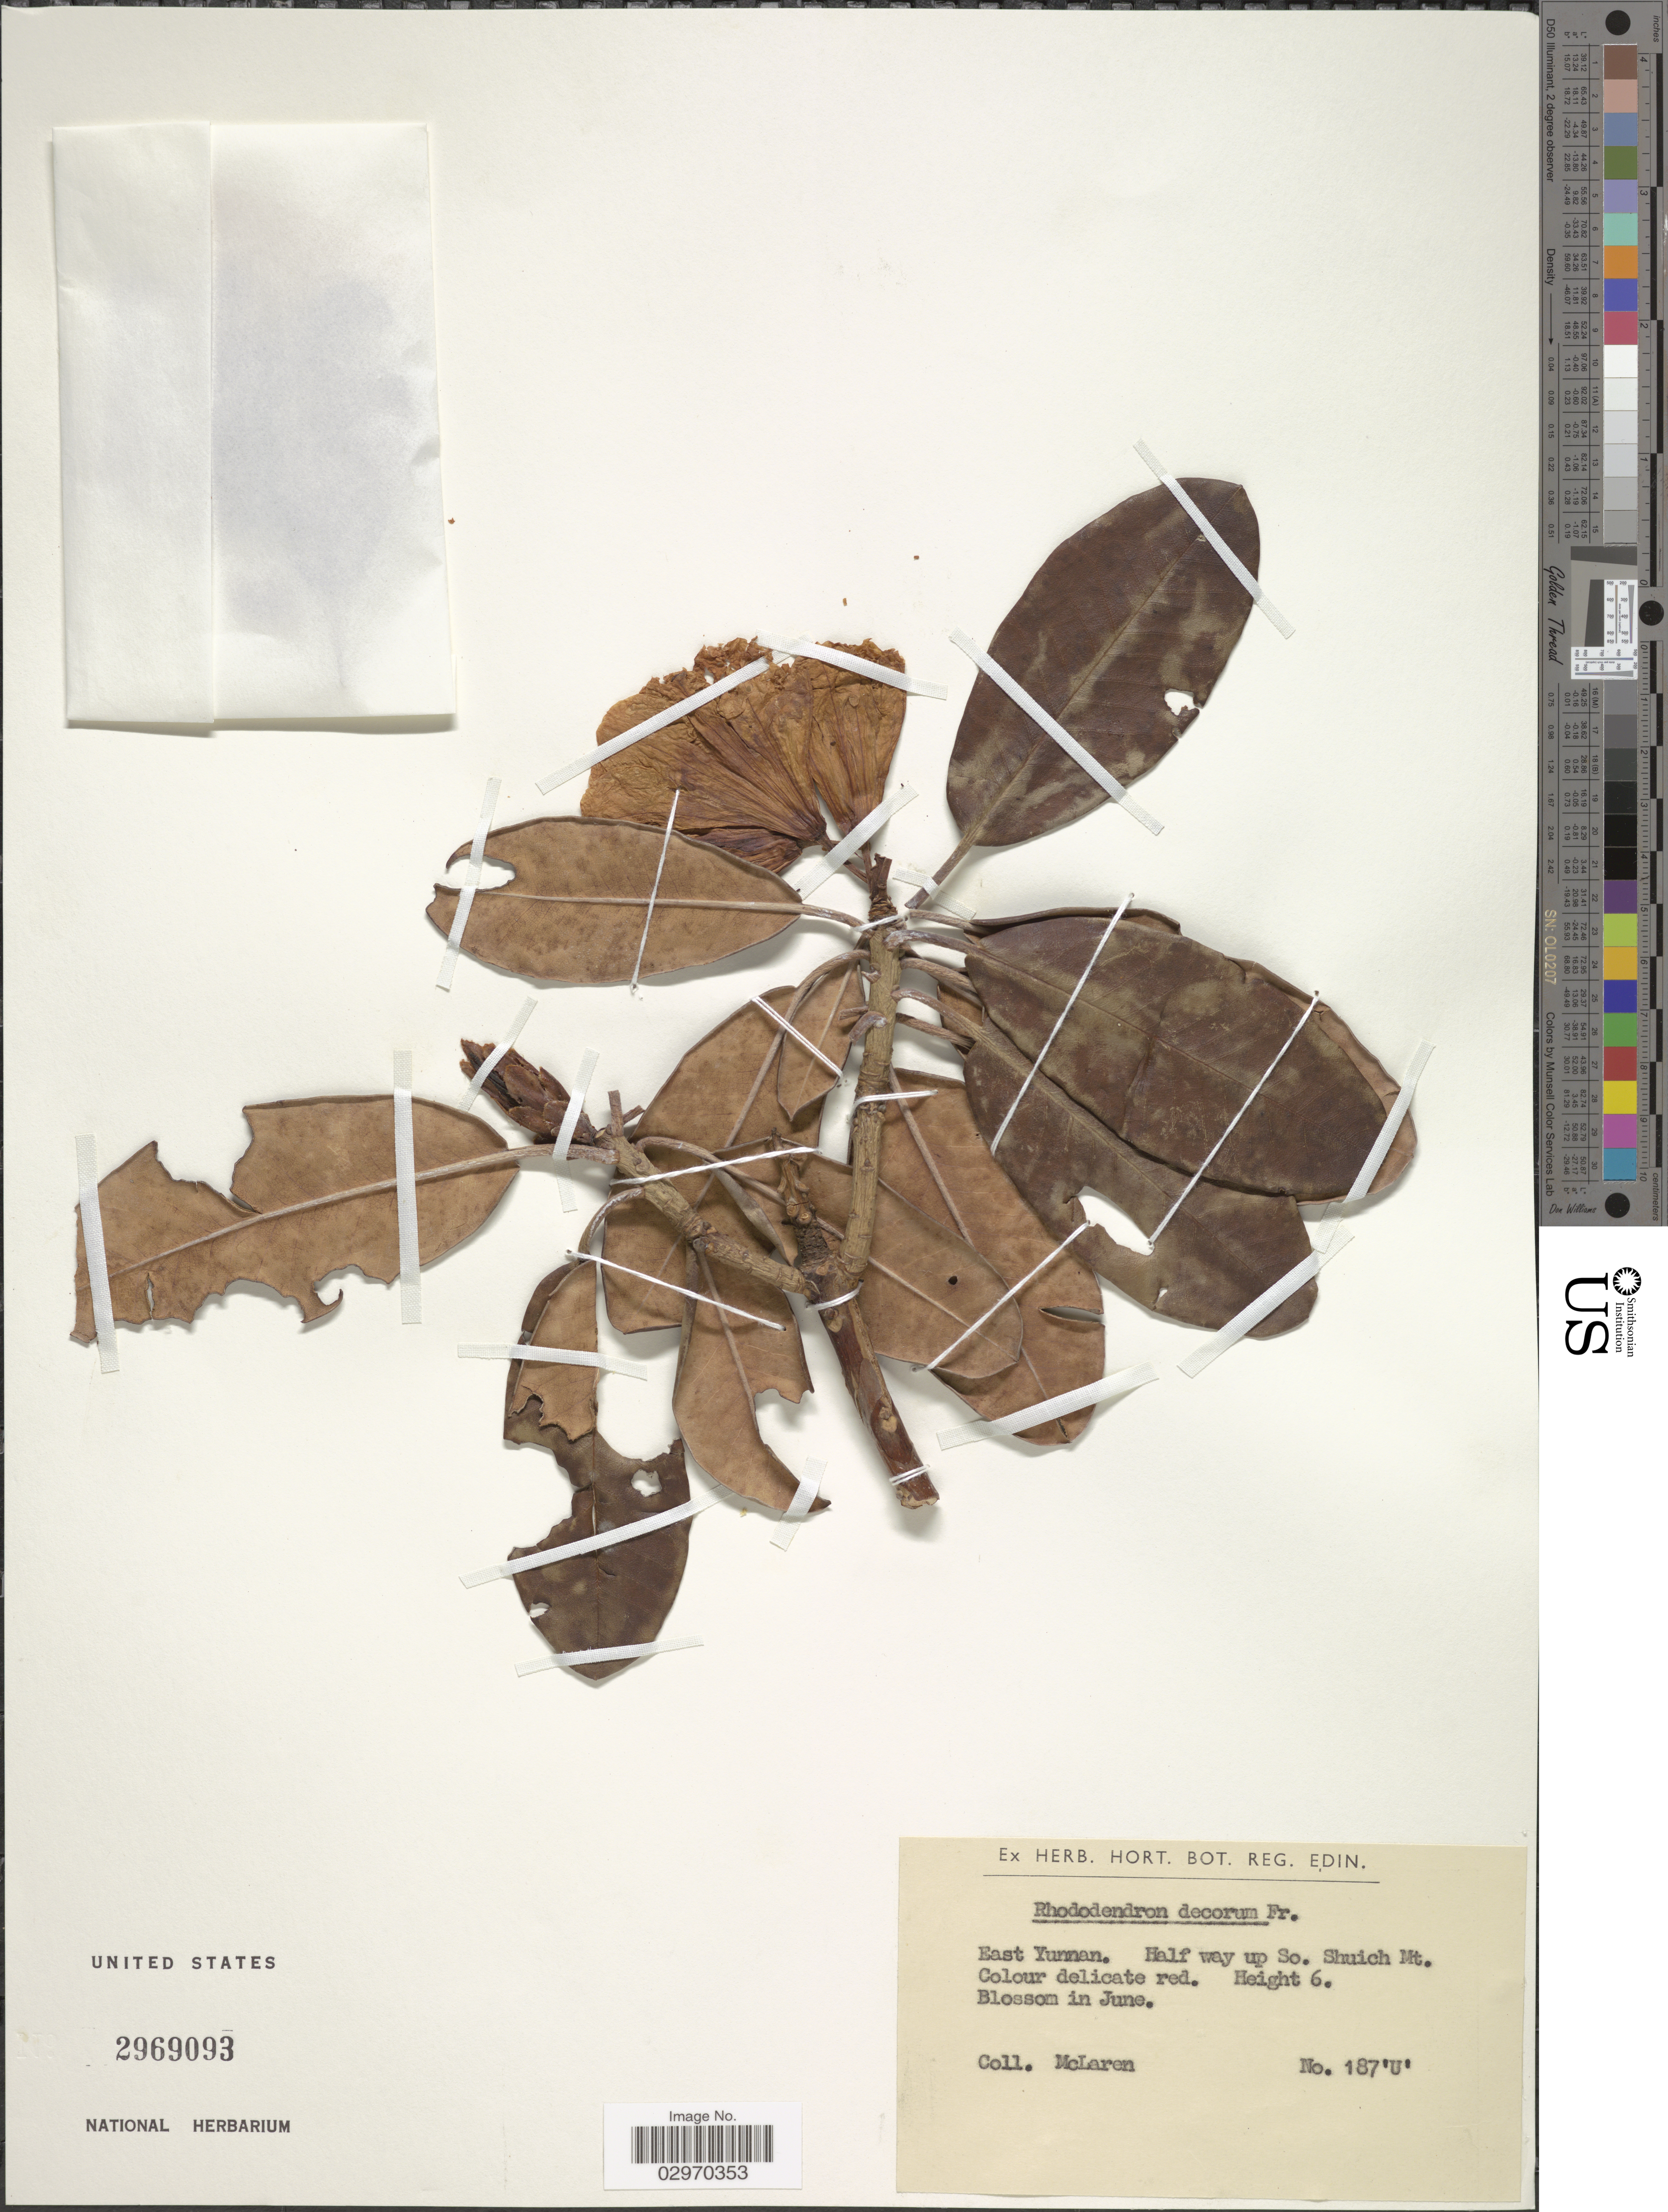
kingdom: Plantae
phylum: Tracheophyta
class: Magnoliopsida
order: Ericales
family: Ericaceae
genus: Rhododendron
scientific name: Rhododendron decorum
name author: Franch.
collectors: McLaren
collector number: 187'U'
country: China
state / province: Yunnan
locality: East Yunnan. Half way up So. Shuich Mt.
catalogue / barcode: US 2969093